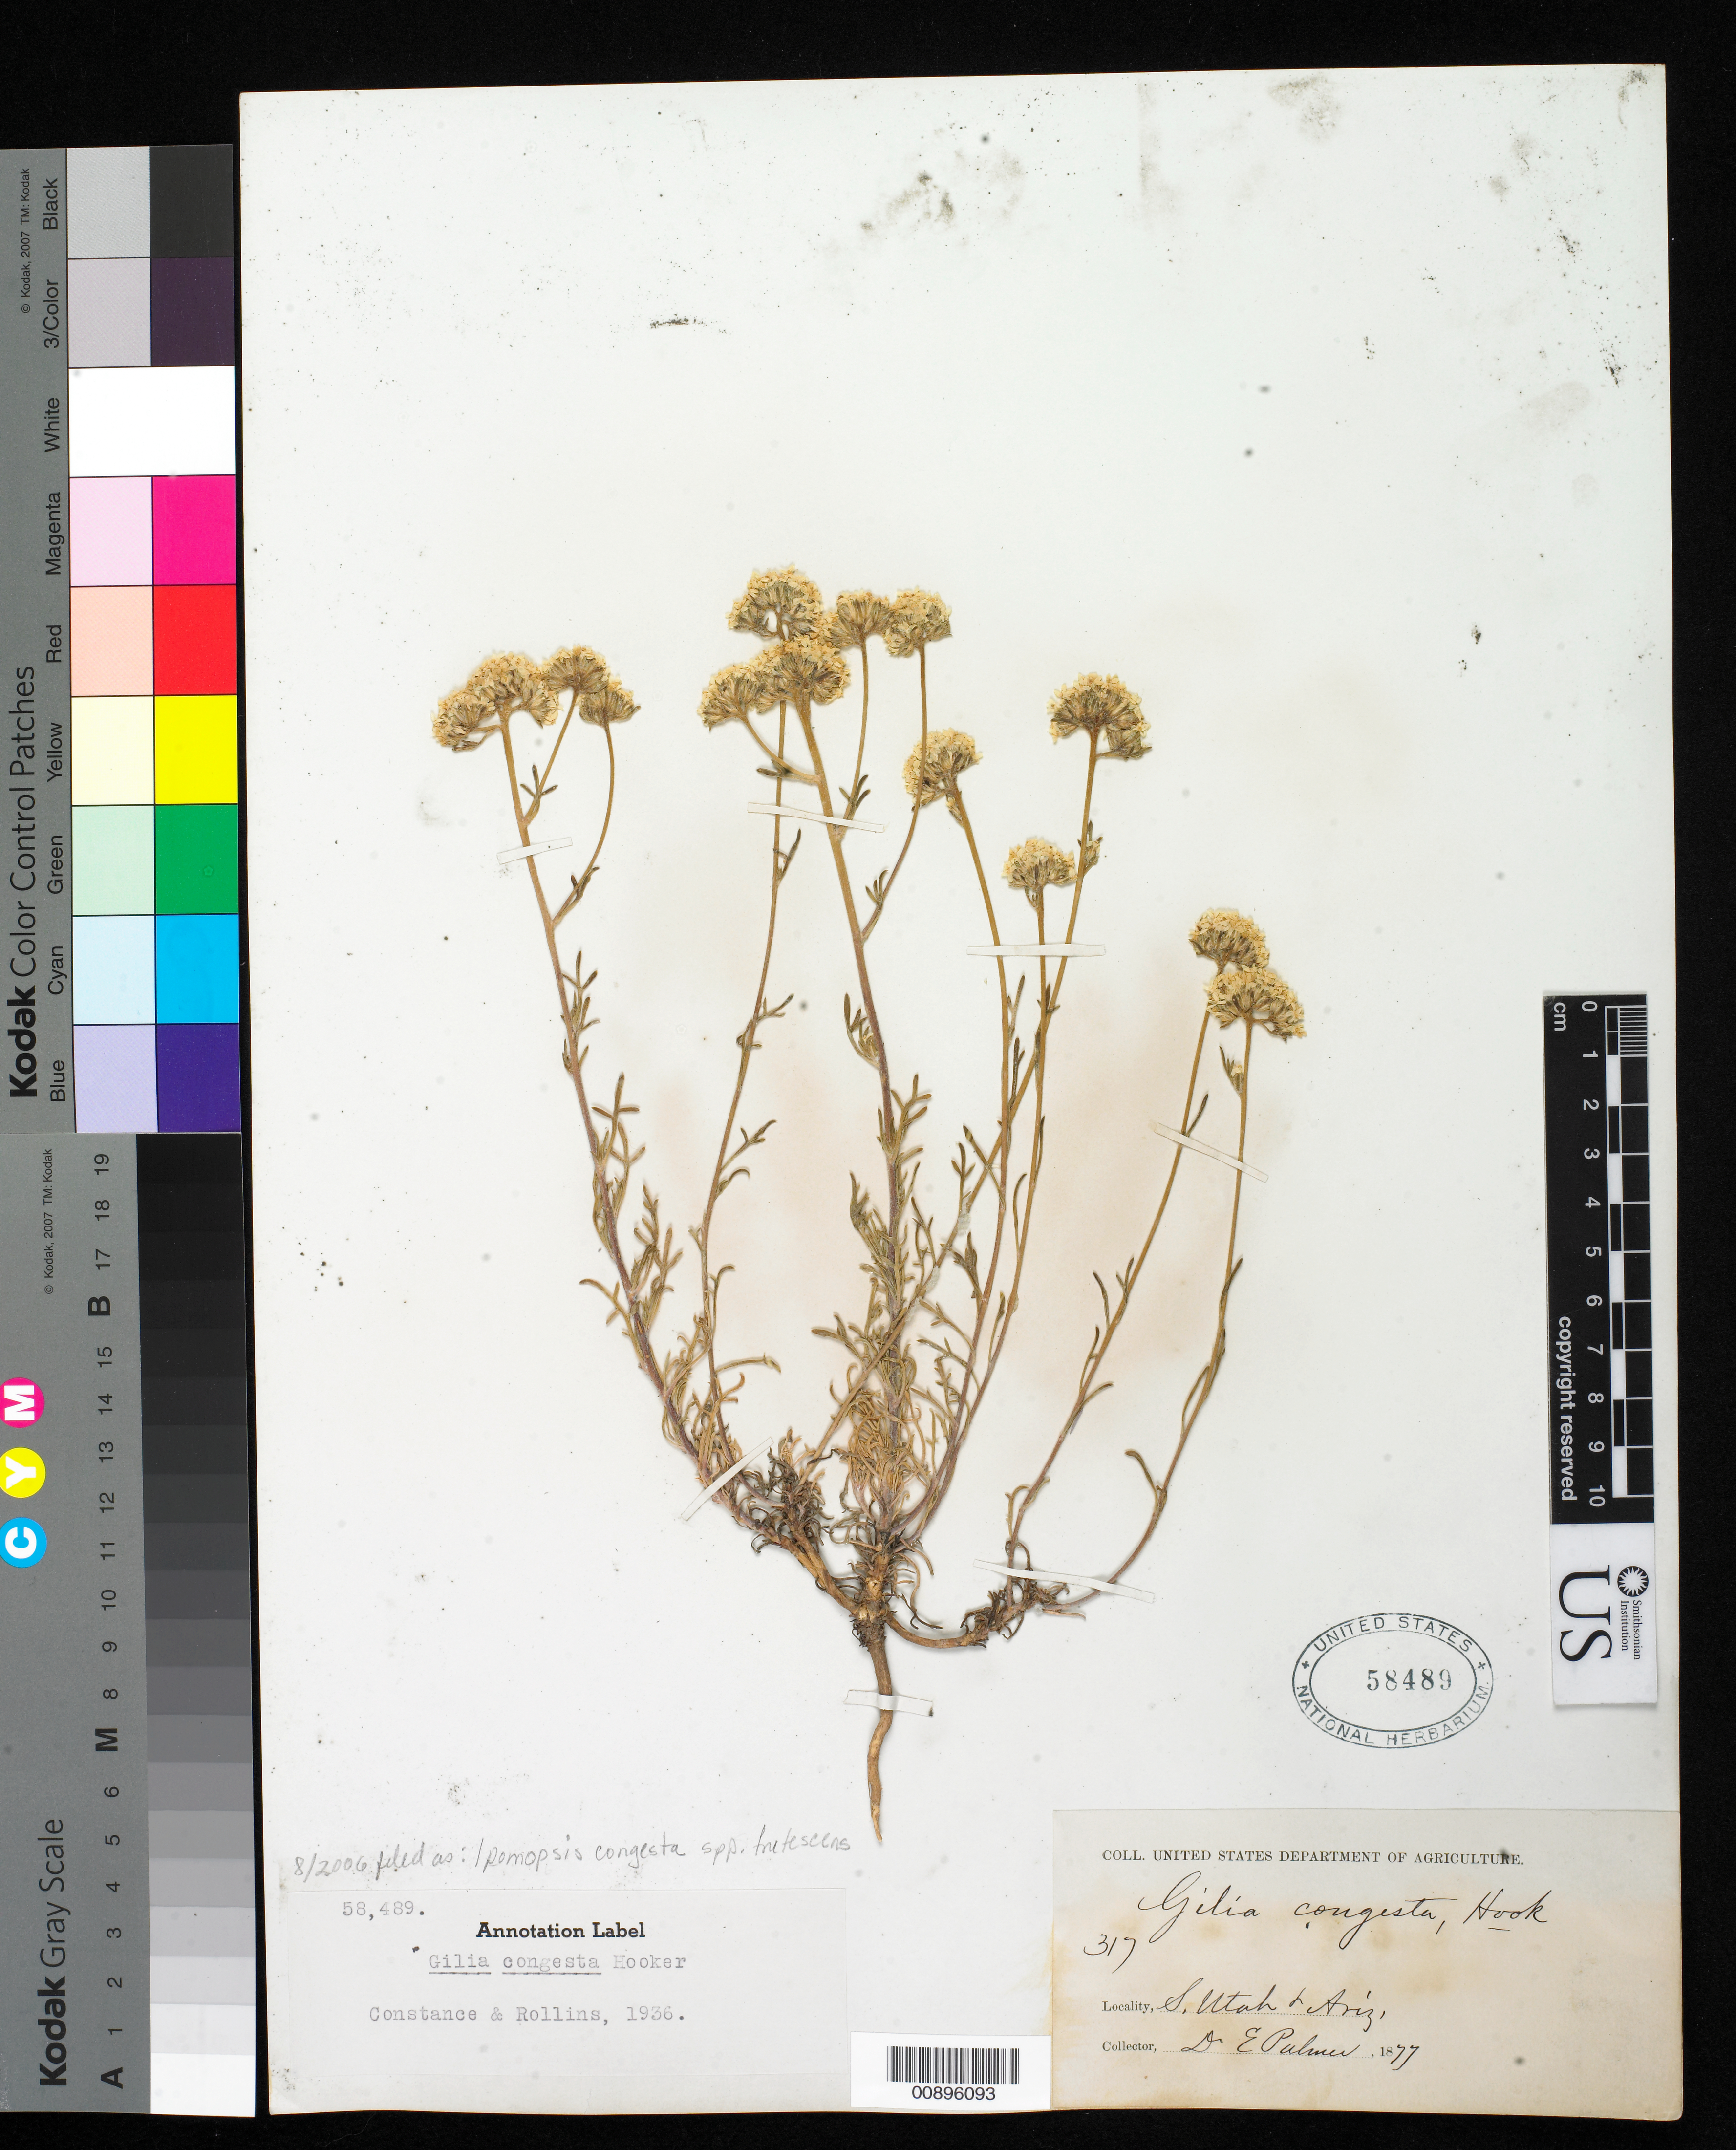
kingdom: Plantae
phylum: Tracheophyta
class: Magnoliopsida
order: Ericales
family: Polemoniaceae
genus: Ipomopsis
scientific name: Ipomopsis congesta subsp. frutescens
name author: (Rydb.) A.G. Day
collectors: E. Palmer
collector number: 317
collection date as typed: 1877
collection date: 1877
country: United States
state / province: Arizona / Utah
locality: Southern Utah & Arizona.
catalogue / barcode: US 58489